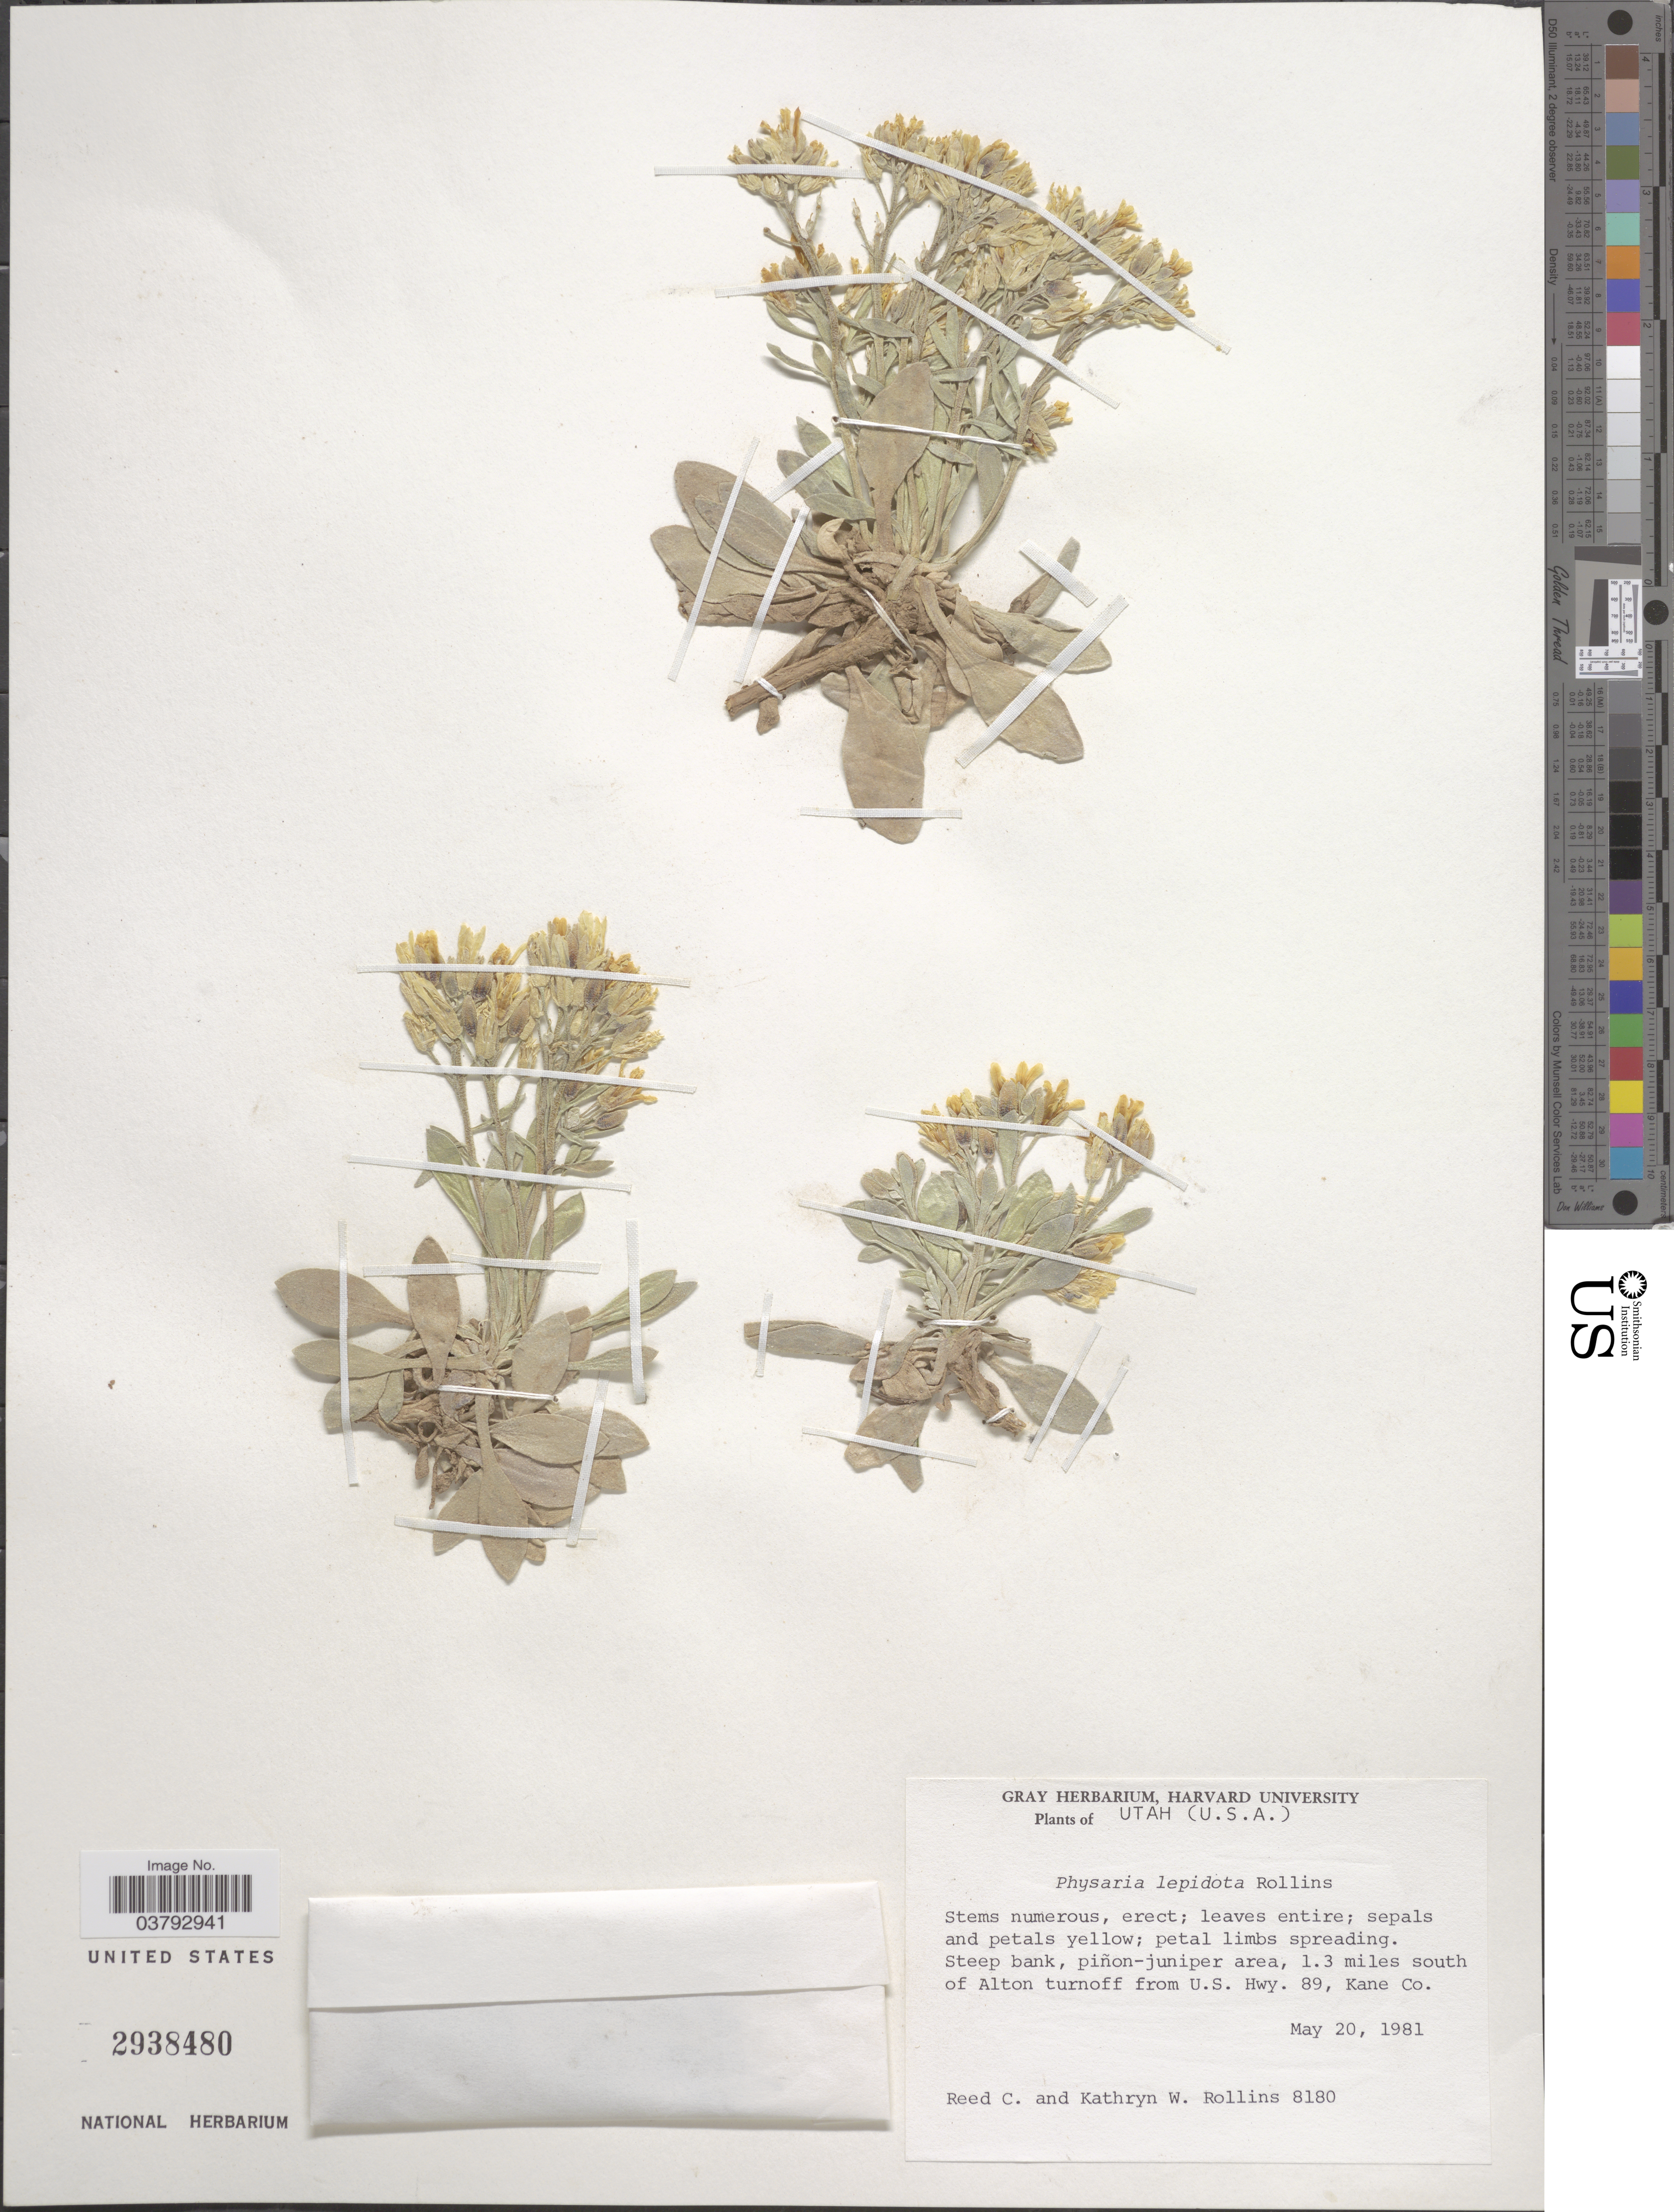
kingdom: Plantae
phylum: Tracheophyta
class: Magnoliopsida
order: Brassicales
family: Brassicaceae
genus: Physaria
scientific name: Physaria lepidota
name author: Rollins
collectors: R. C. Rollins & K. W. Rollins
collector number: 8180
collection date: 1981-05-20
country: United States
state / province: Utah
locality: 1.3 miles south of Alton turnoff from U.S. Hwy. 89, Kane Co.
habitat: steep bank, pinon-juniper area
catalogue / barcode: US 2938480